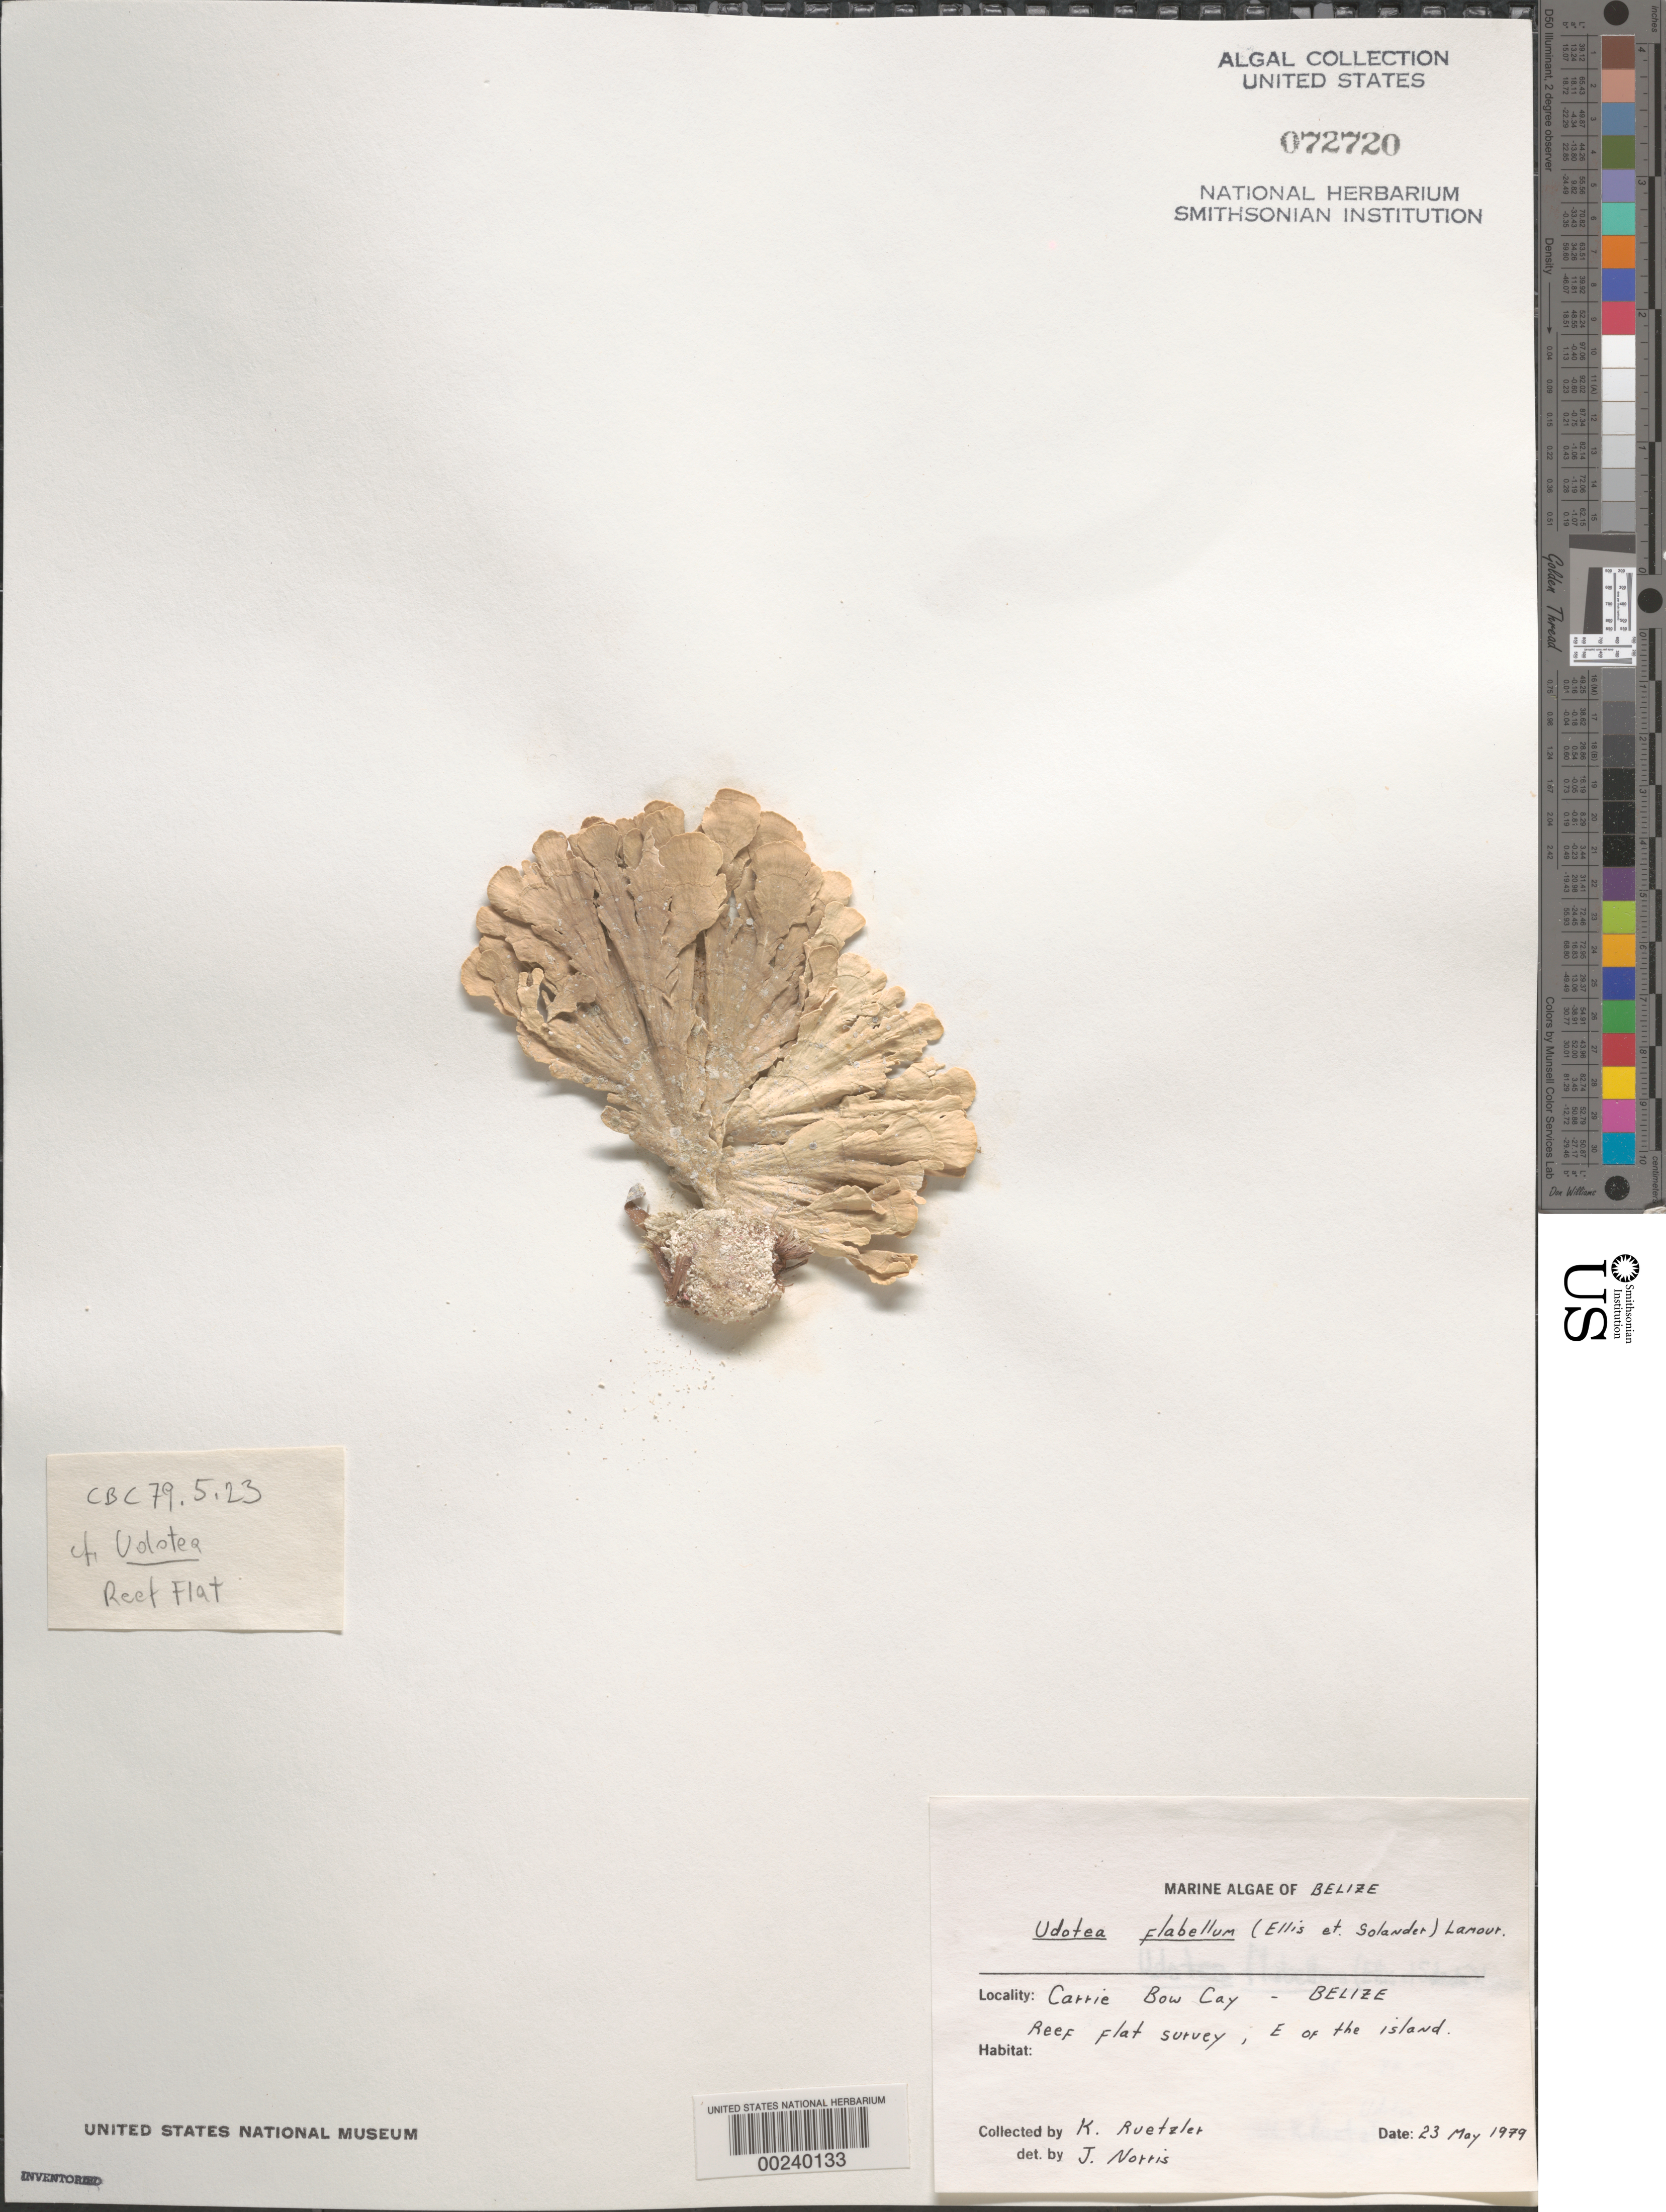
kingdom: Plantae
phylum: Chlorophyta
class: Ulvophyceae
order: Bryopsidales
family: Udoteaceae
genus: Udotea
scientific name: Udotea flabellum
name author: (J. Ellis & Sol.) M. Howe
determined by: Norris, James N.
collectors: K. Ruetzler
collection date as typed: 23 May 1979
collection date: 1979-05-23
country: Belize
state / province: Stann Creek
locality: Reef flat east of Carrie Bow Cay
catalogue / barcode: US 72720